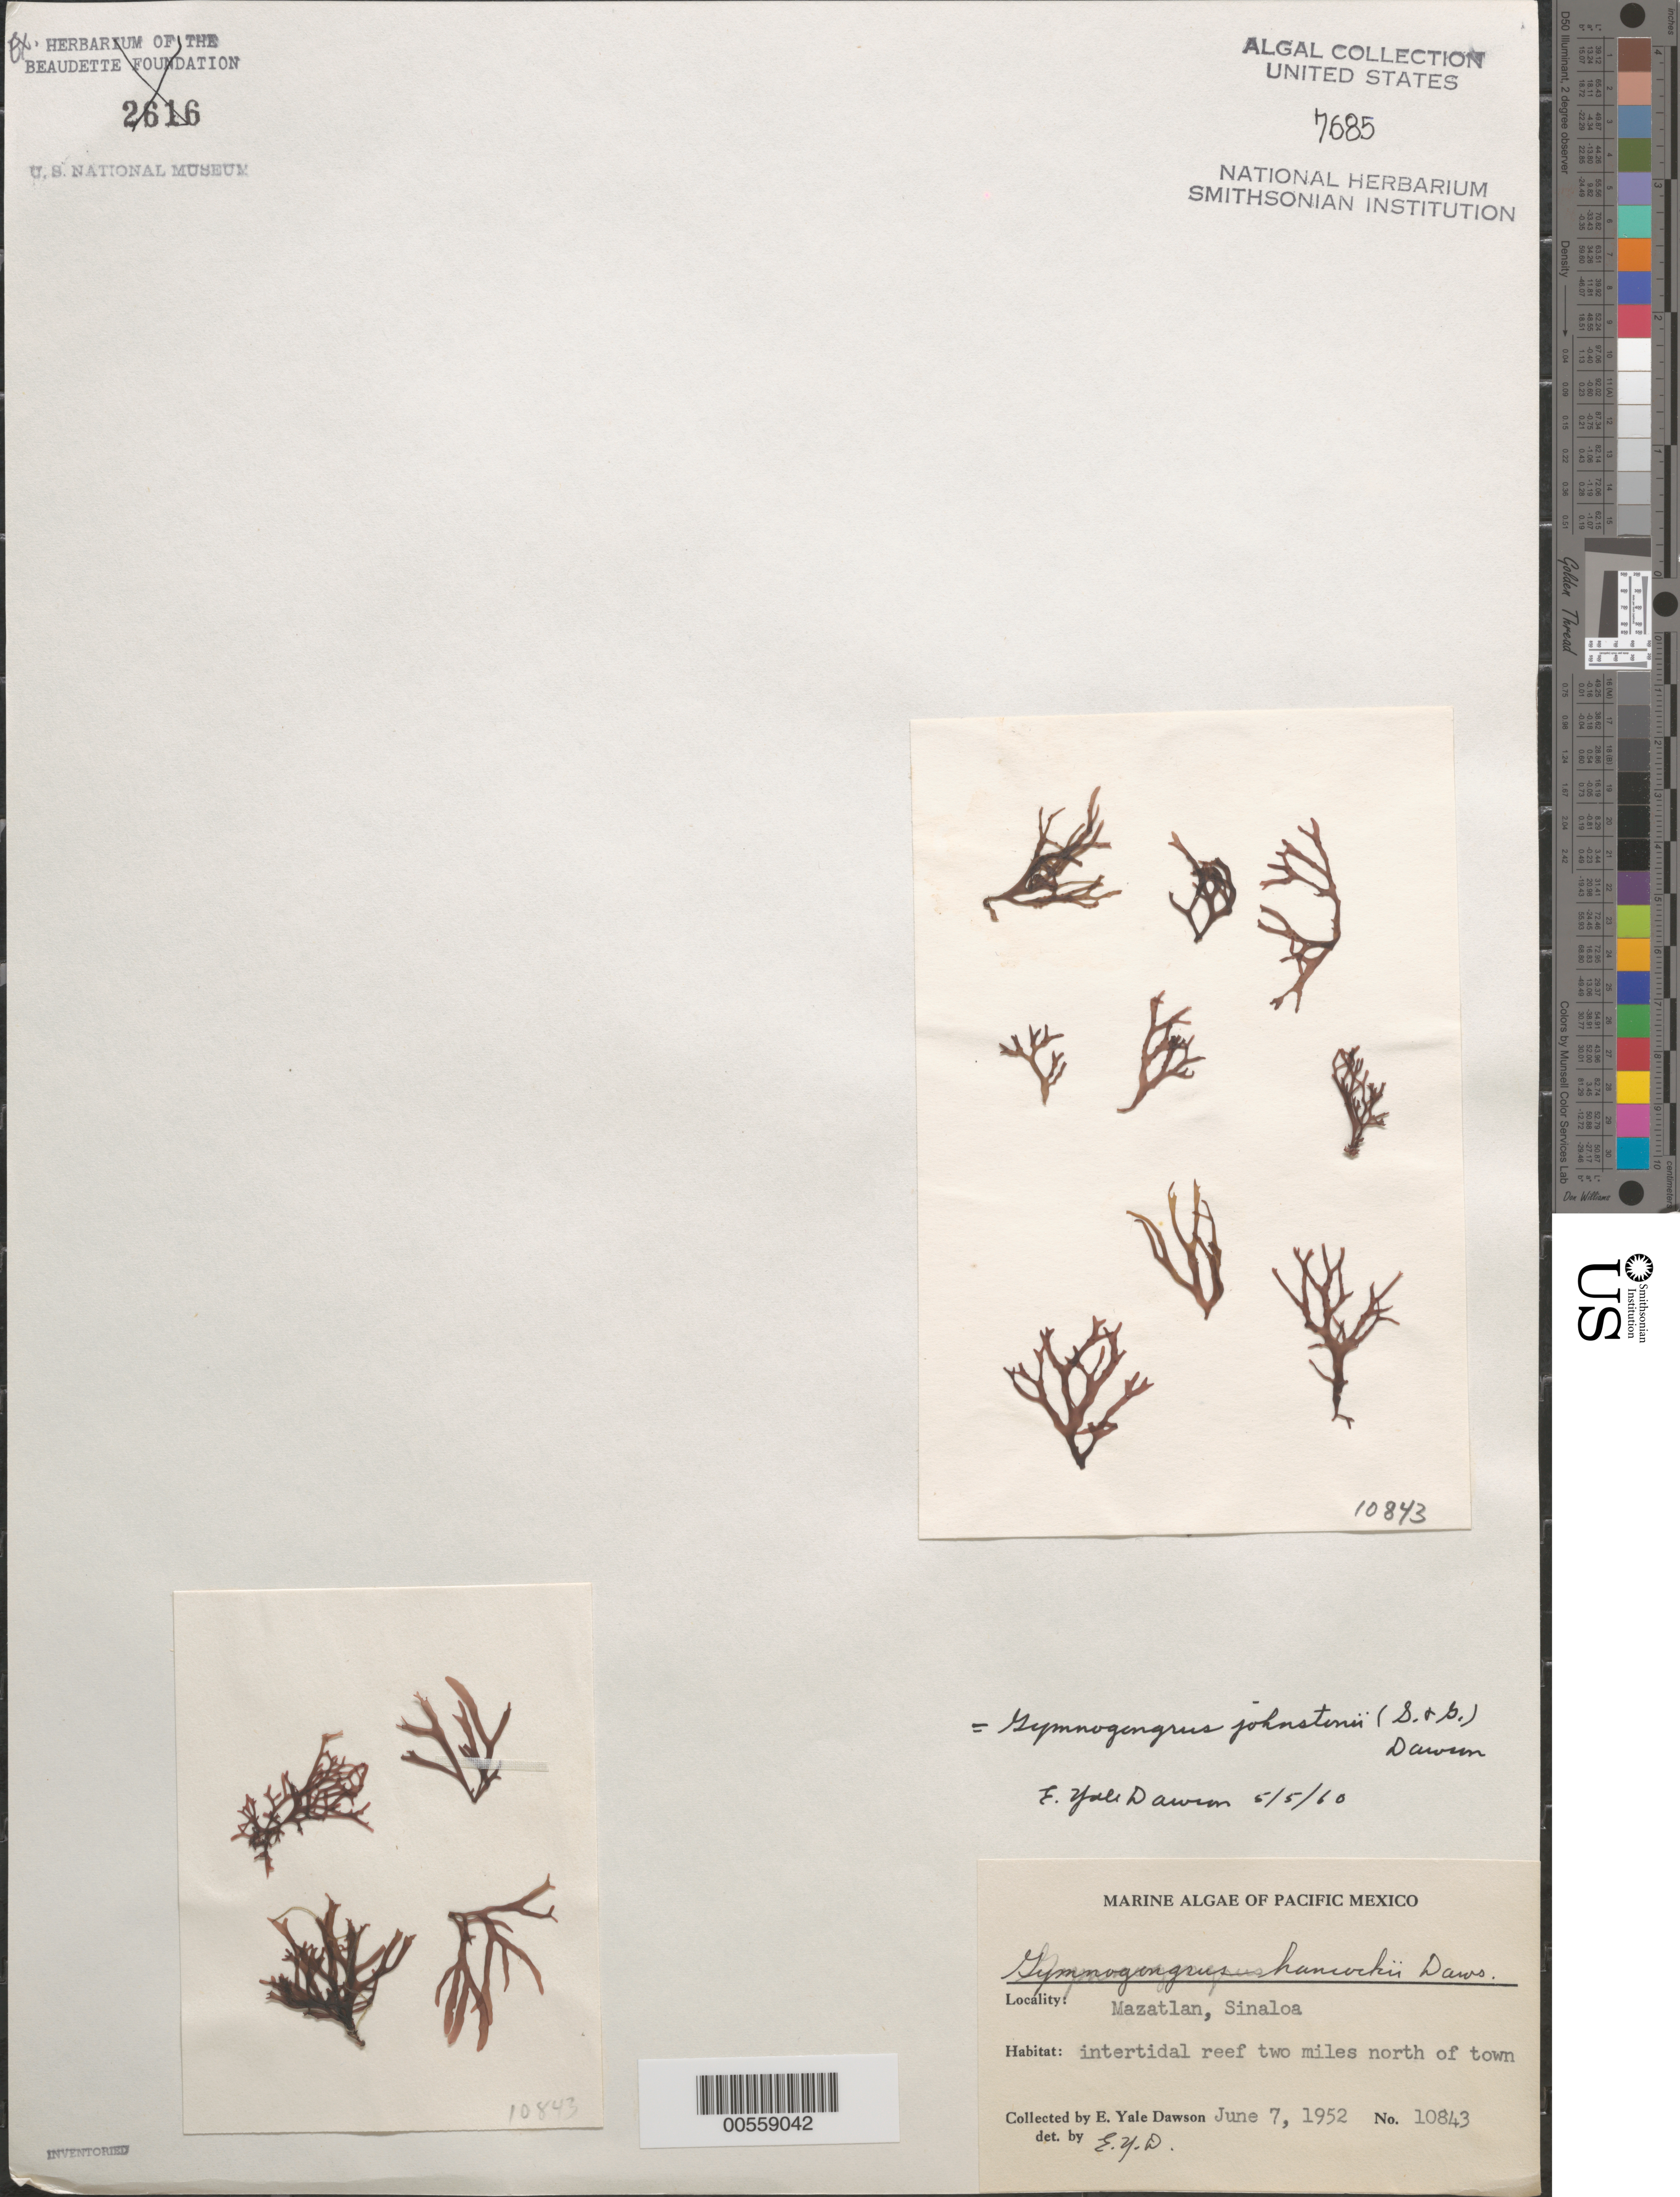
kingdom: Plantae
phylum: Rhodophyta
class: Florideophyceae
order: Gigartinales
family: Phyllophoraceae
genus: Gymnogongrus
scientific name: Gymnogongrus johnstonii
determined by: Dawson, E. Y.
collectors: E. Y. Dawson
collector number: EYD 10843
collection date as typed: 07 Jun 1952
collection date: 1952-06-07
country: Mexico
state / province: Sinaloa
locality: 2 miles north of Mazatlan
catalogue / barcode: US 7685